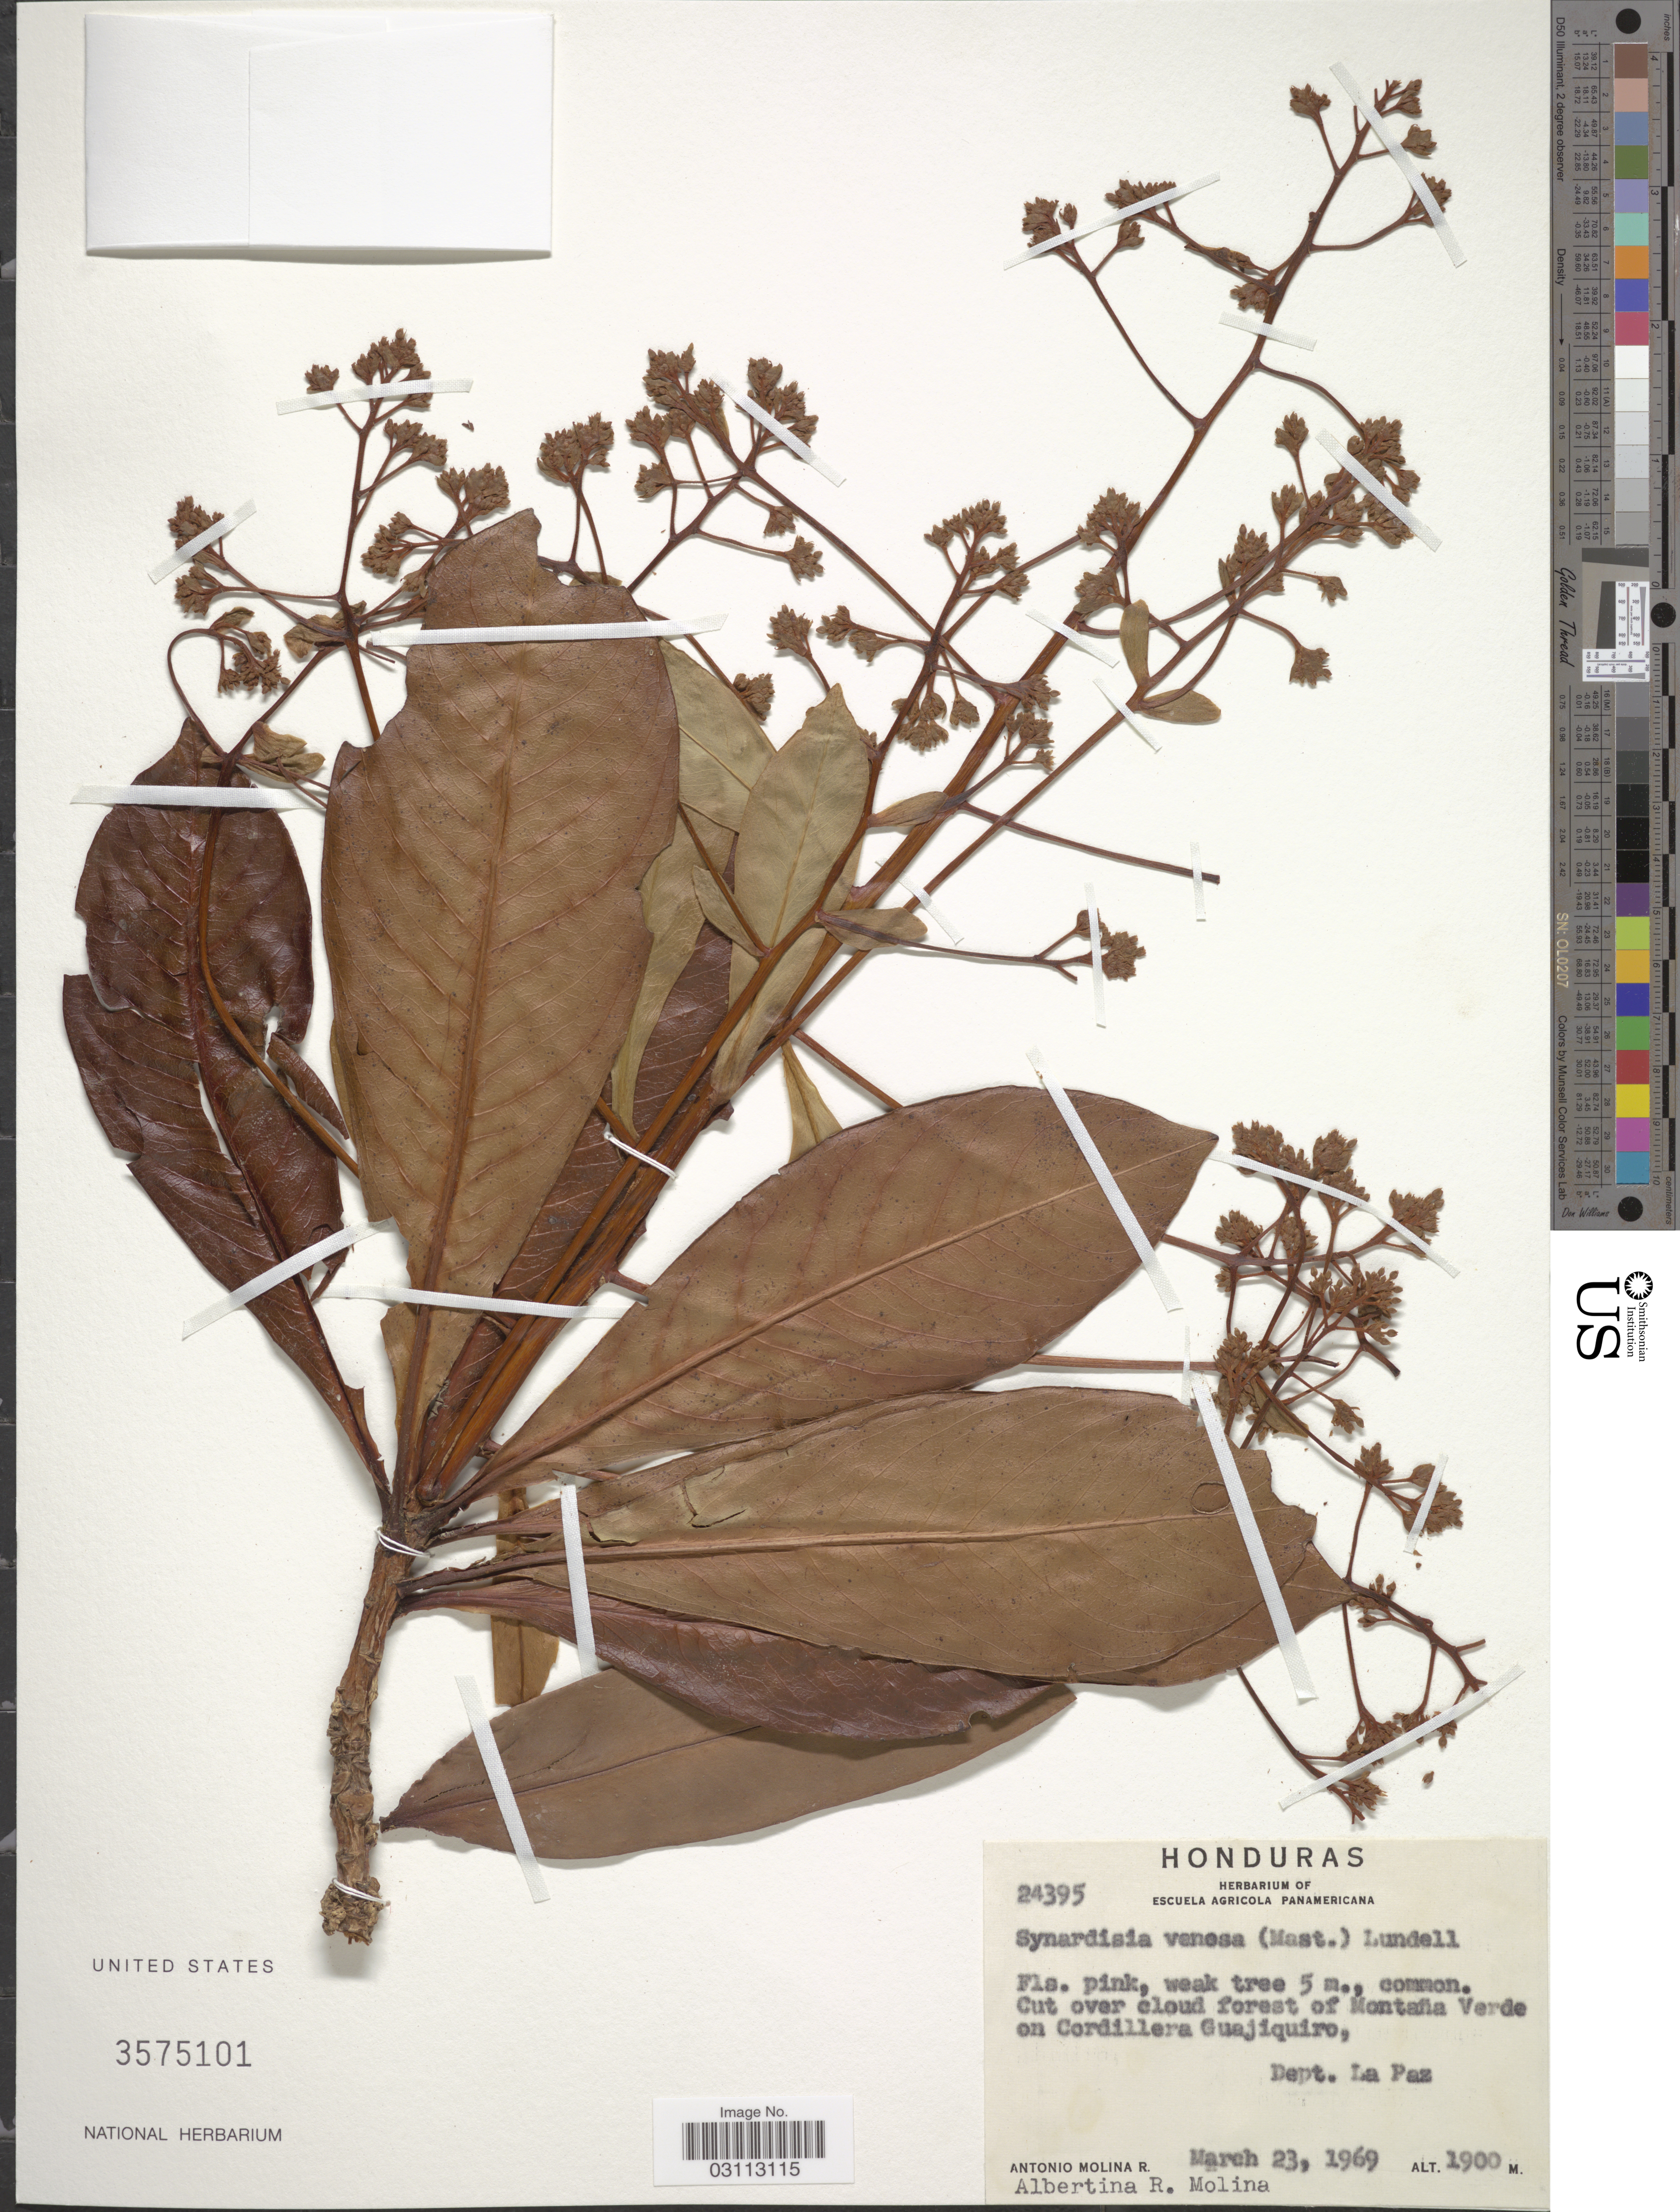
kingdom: Plantae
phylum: Tracheophyta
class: Magnoliopsida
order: Ericales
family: Primulaceae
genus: Synardisia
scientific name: Synardisia venosa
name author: (Mast.) Lundell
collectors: A. Molina R. & A. R. Molina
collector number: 24395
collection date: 1969-03-23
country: Honduras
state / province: La Paz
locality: Cut over cloud forest of Montaña Verde on Cordillera Guajiquiro, Dept. La Paz.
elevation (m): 1900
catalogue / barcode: US 3575101